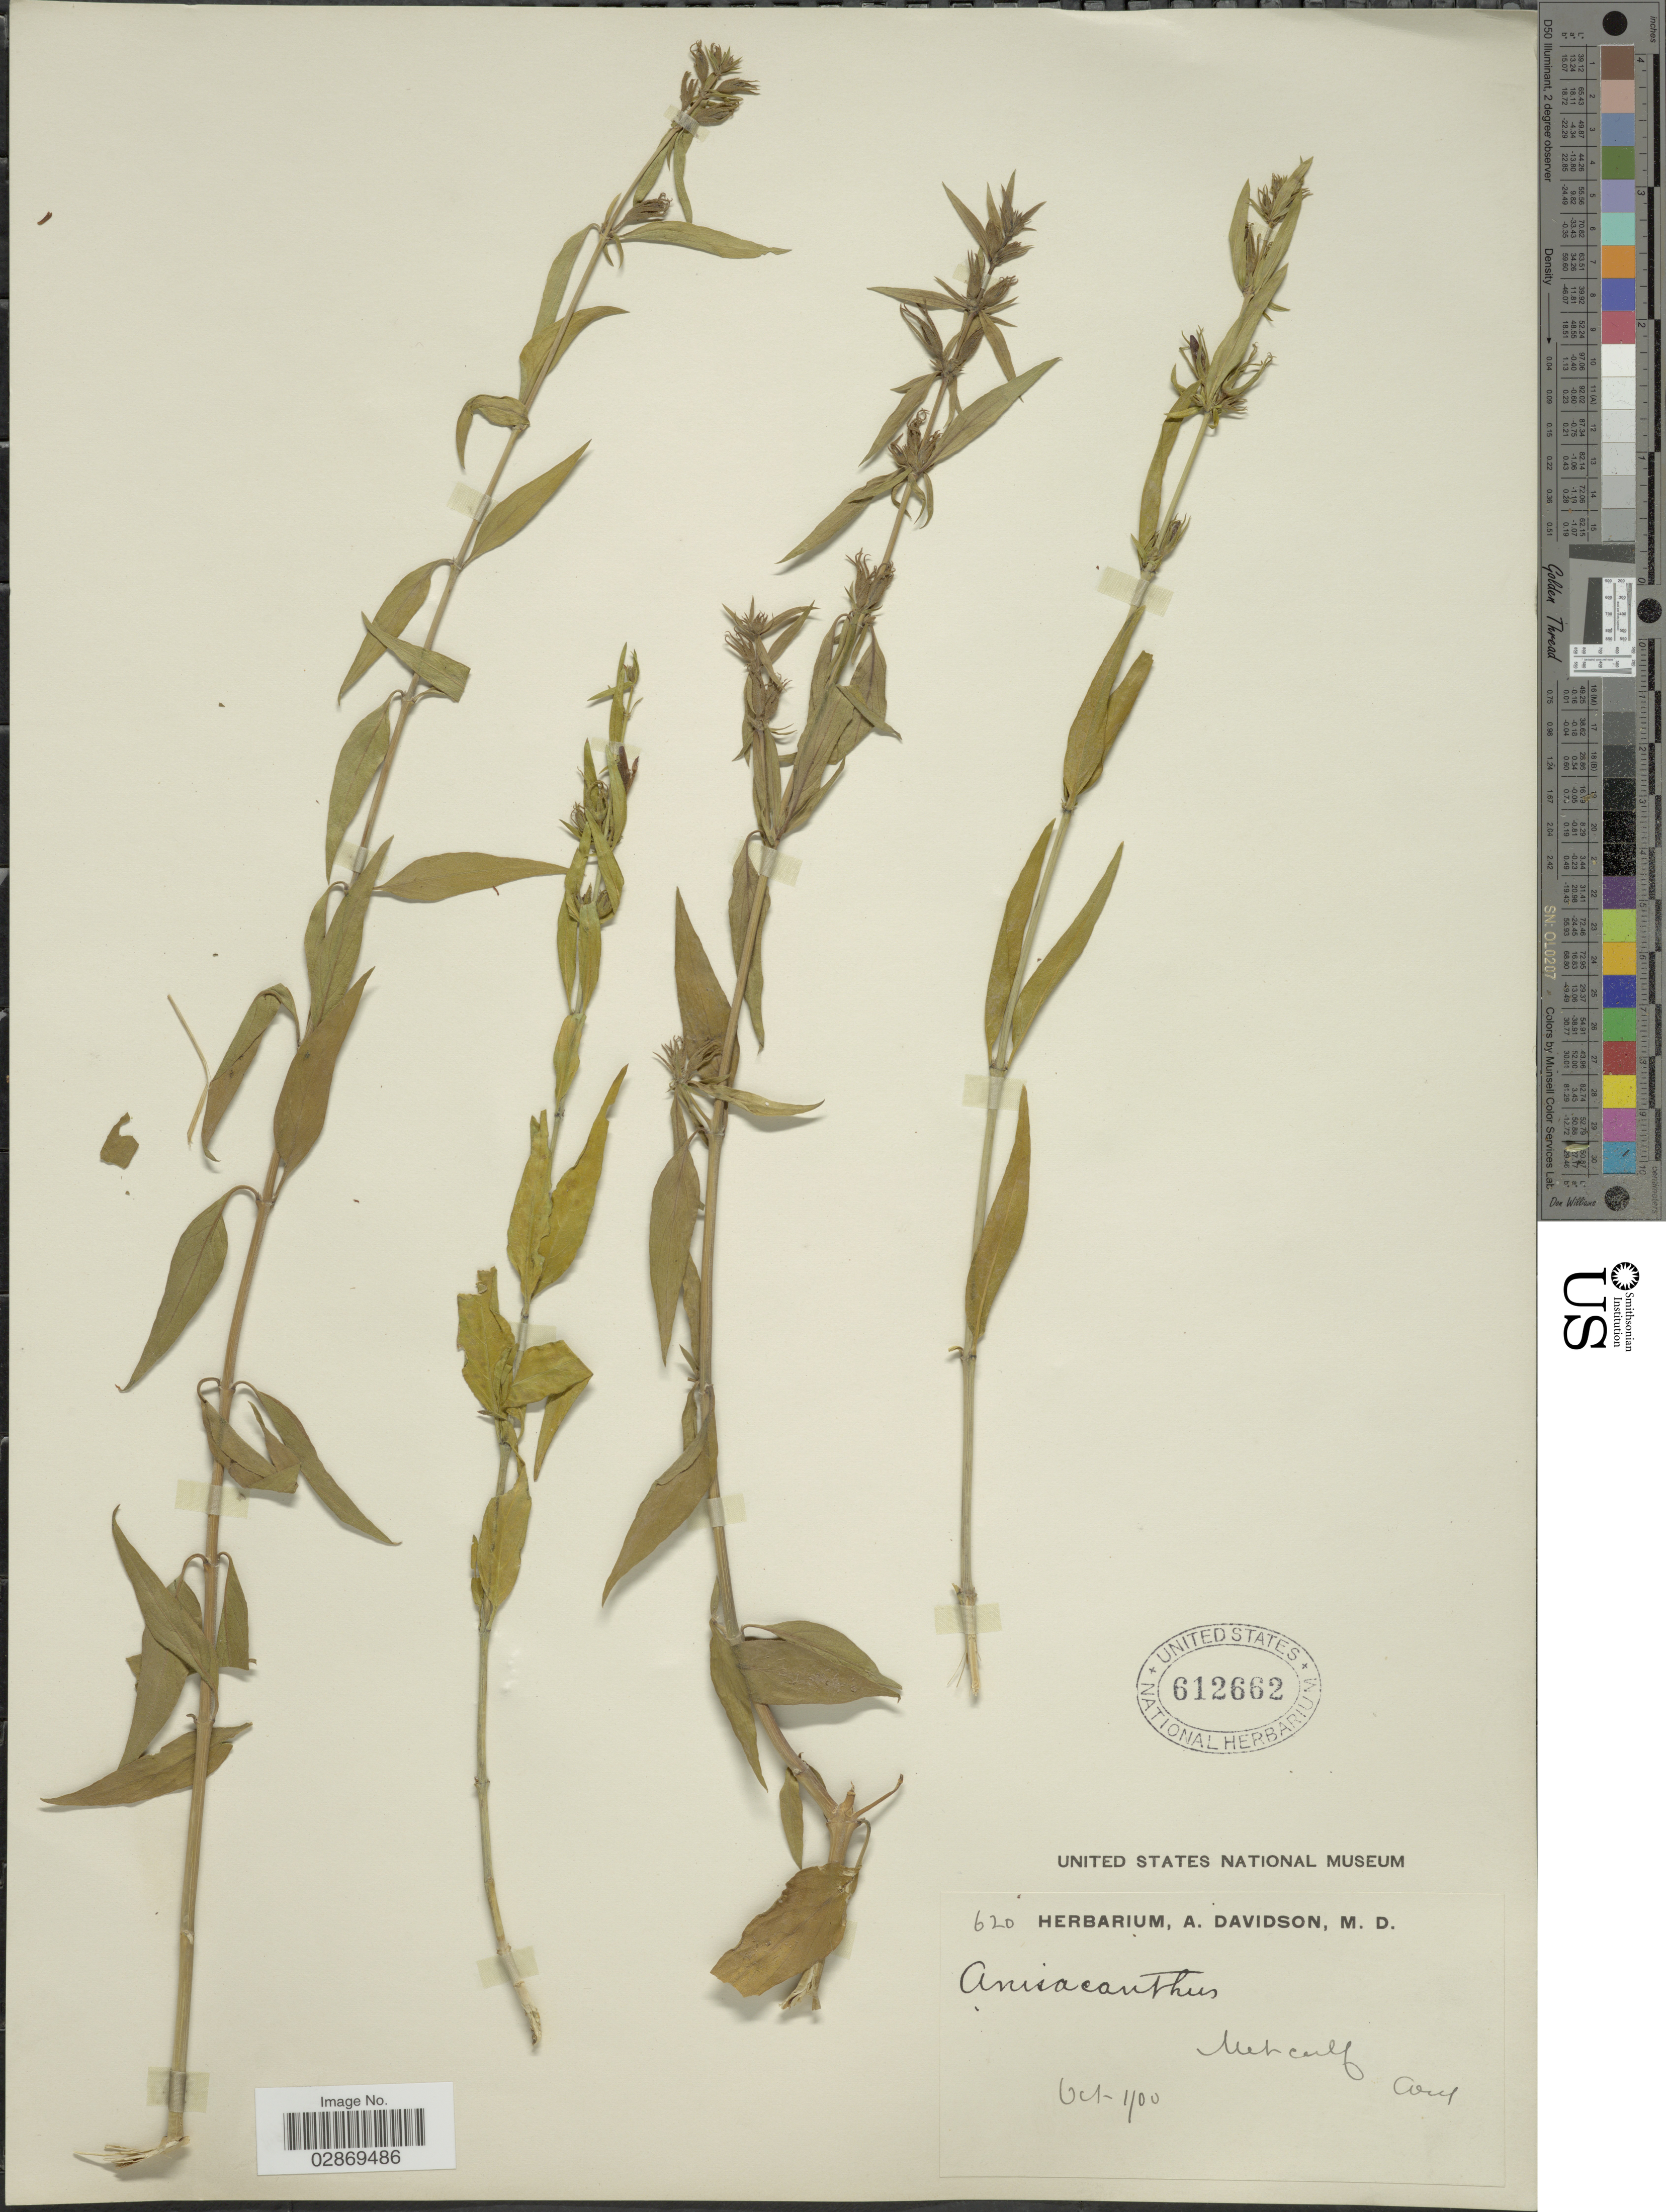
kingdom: Plantae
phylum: Tracheophyta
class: Magnoliopsida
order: Lamiales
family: Acanthaceae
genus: Anisacanthus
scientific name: Anisacanthus thurberi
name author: (Torr.) A. Gray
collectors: ex herb. A. Davidson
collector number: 620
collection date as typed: Transcribed d/m/y: 1/10/00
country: United States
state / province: Arizona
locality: Metcalf, Ariz.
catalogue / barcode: US 612662